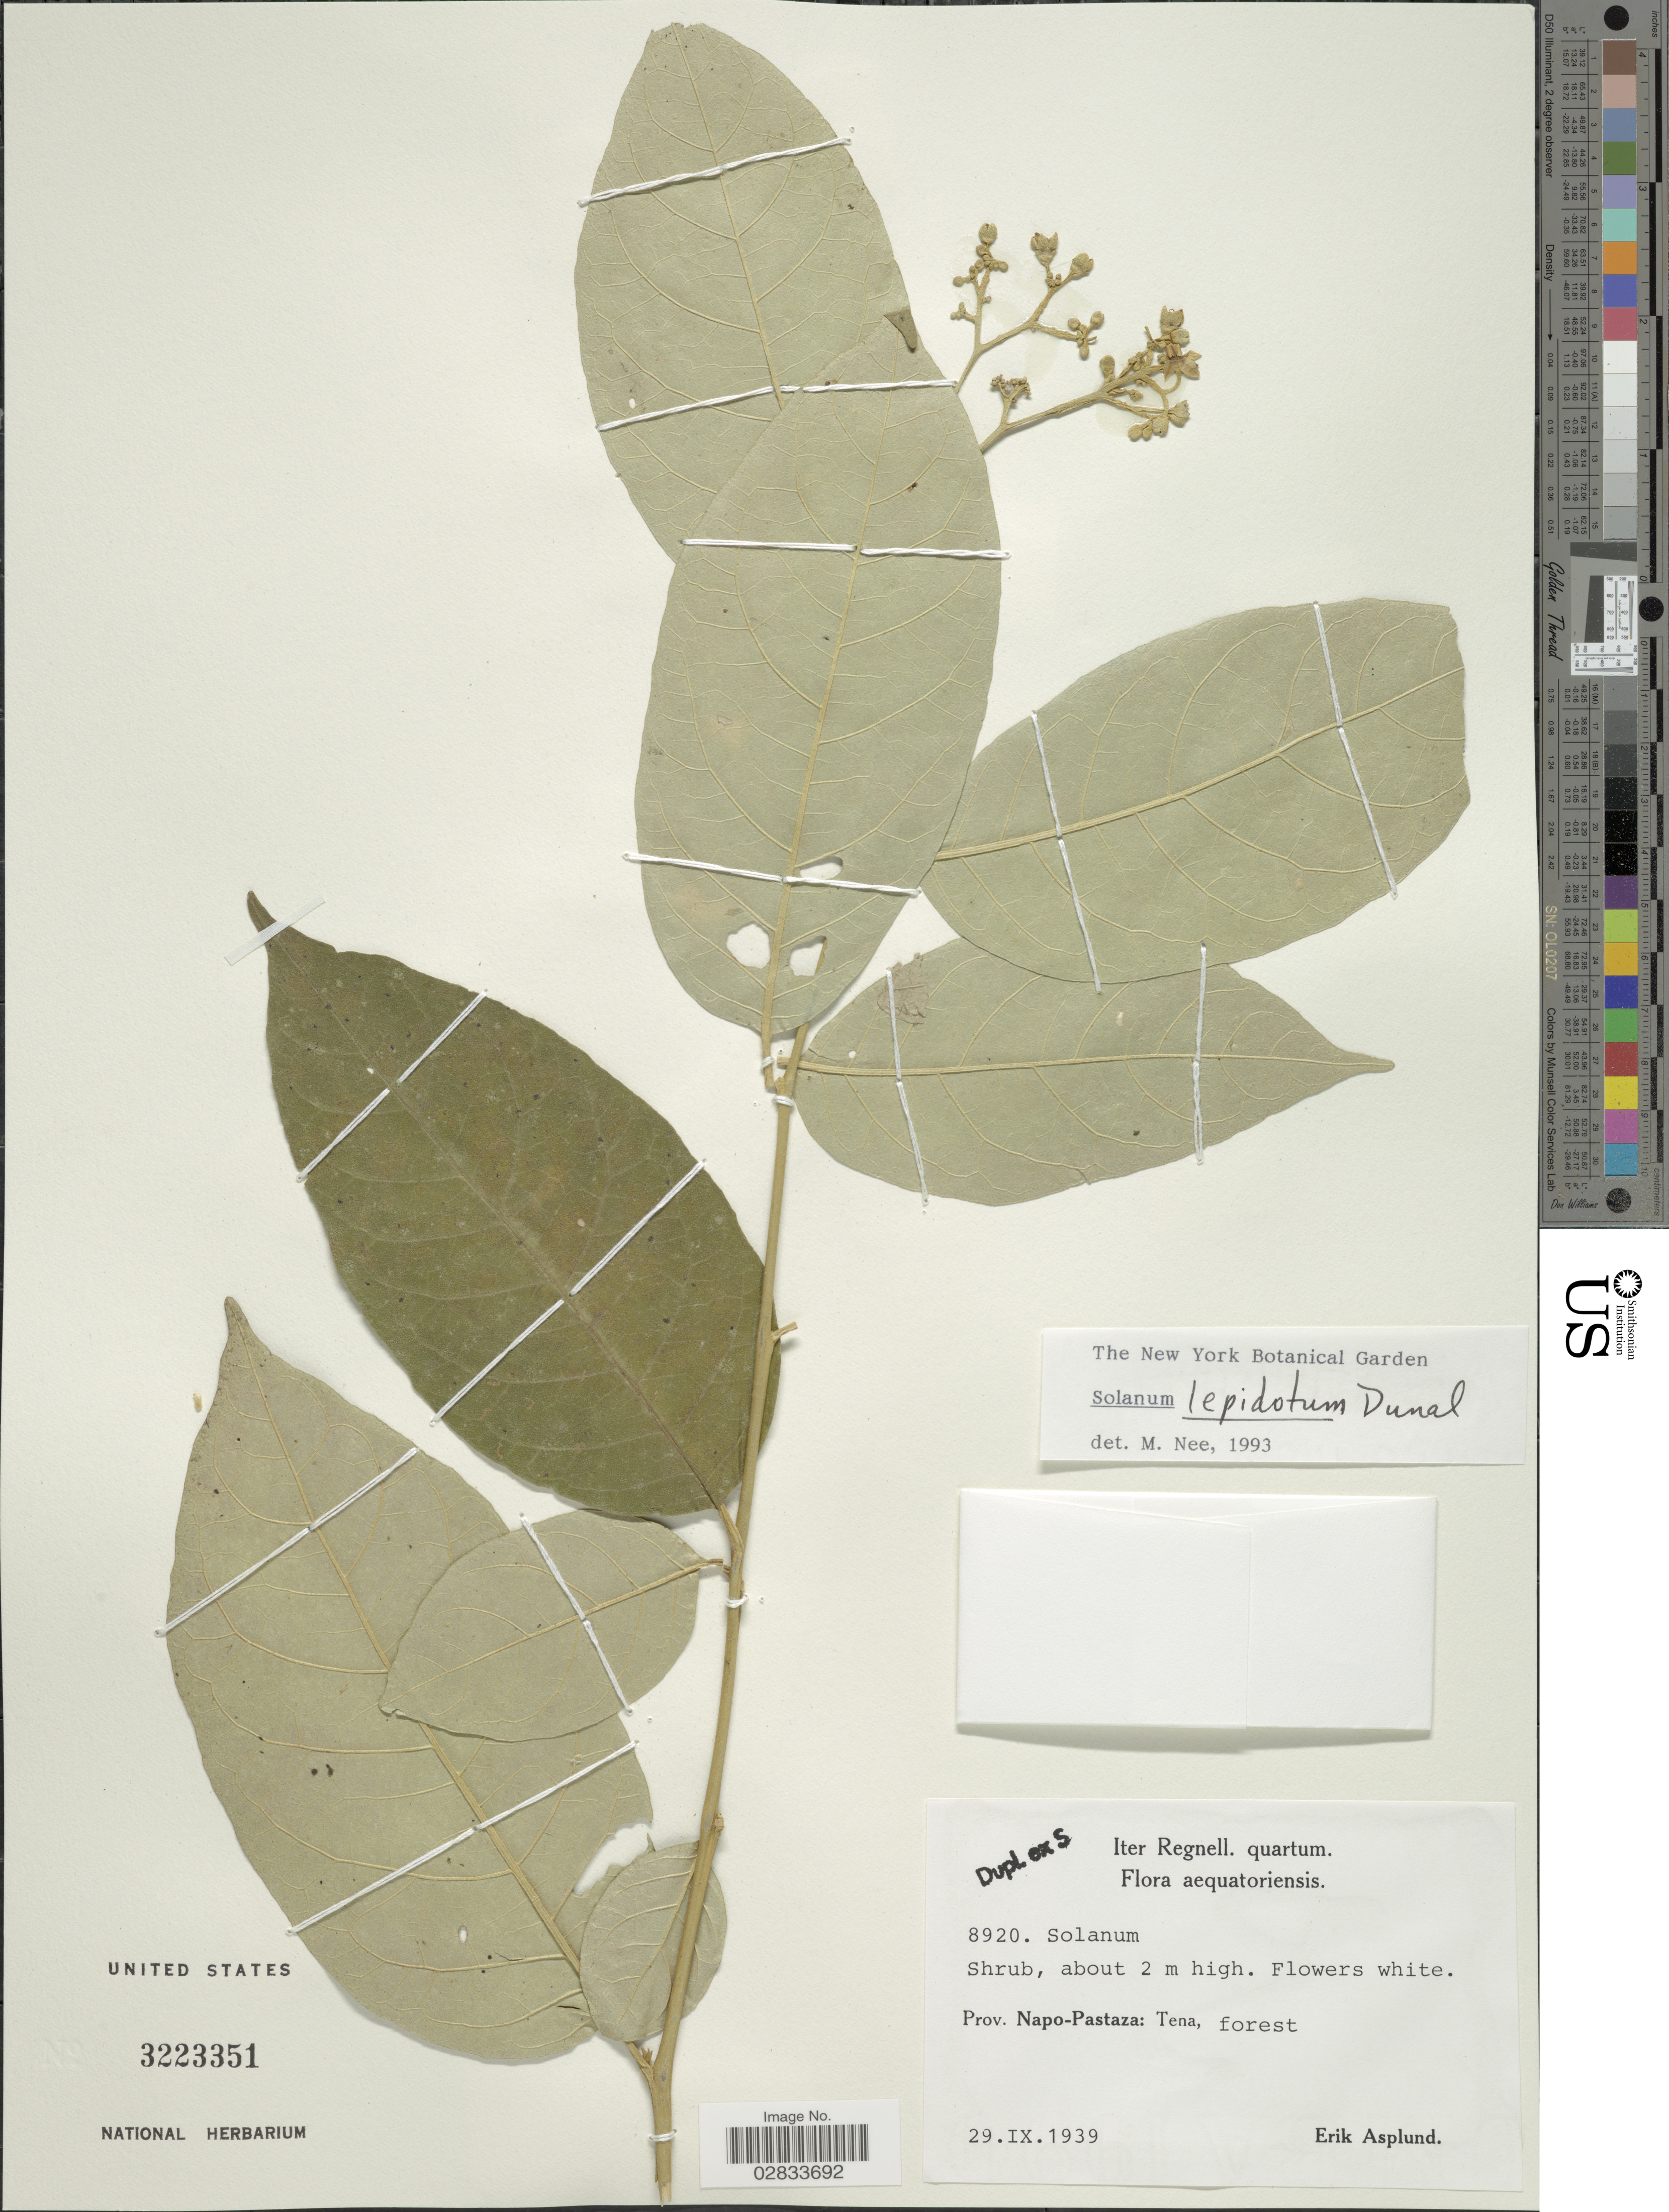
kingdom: Plantae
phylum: Tracheophyta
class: Magnoliopsida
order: Solanales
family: Solanaceae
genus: Solanum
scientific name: Solanum lepidotum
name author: Humb. & Bonpl. ex Dunal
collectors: E. Asplund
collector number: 8920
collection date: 1939-09-29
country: Ecuador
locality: Prov. Napo-Pastaza: Tena, forest.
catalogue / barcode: US 3223351